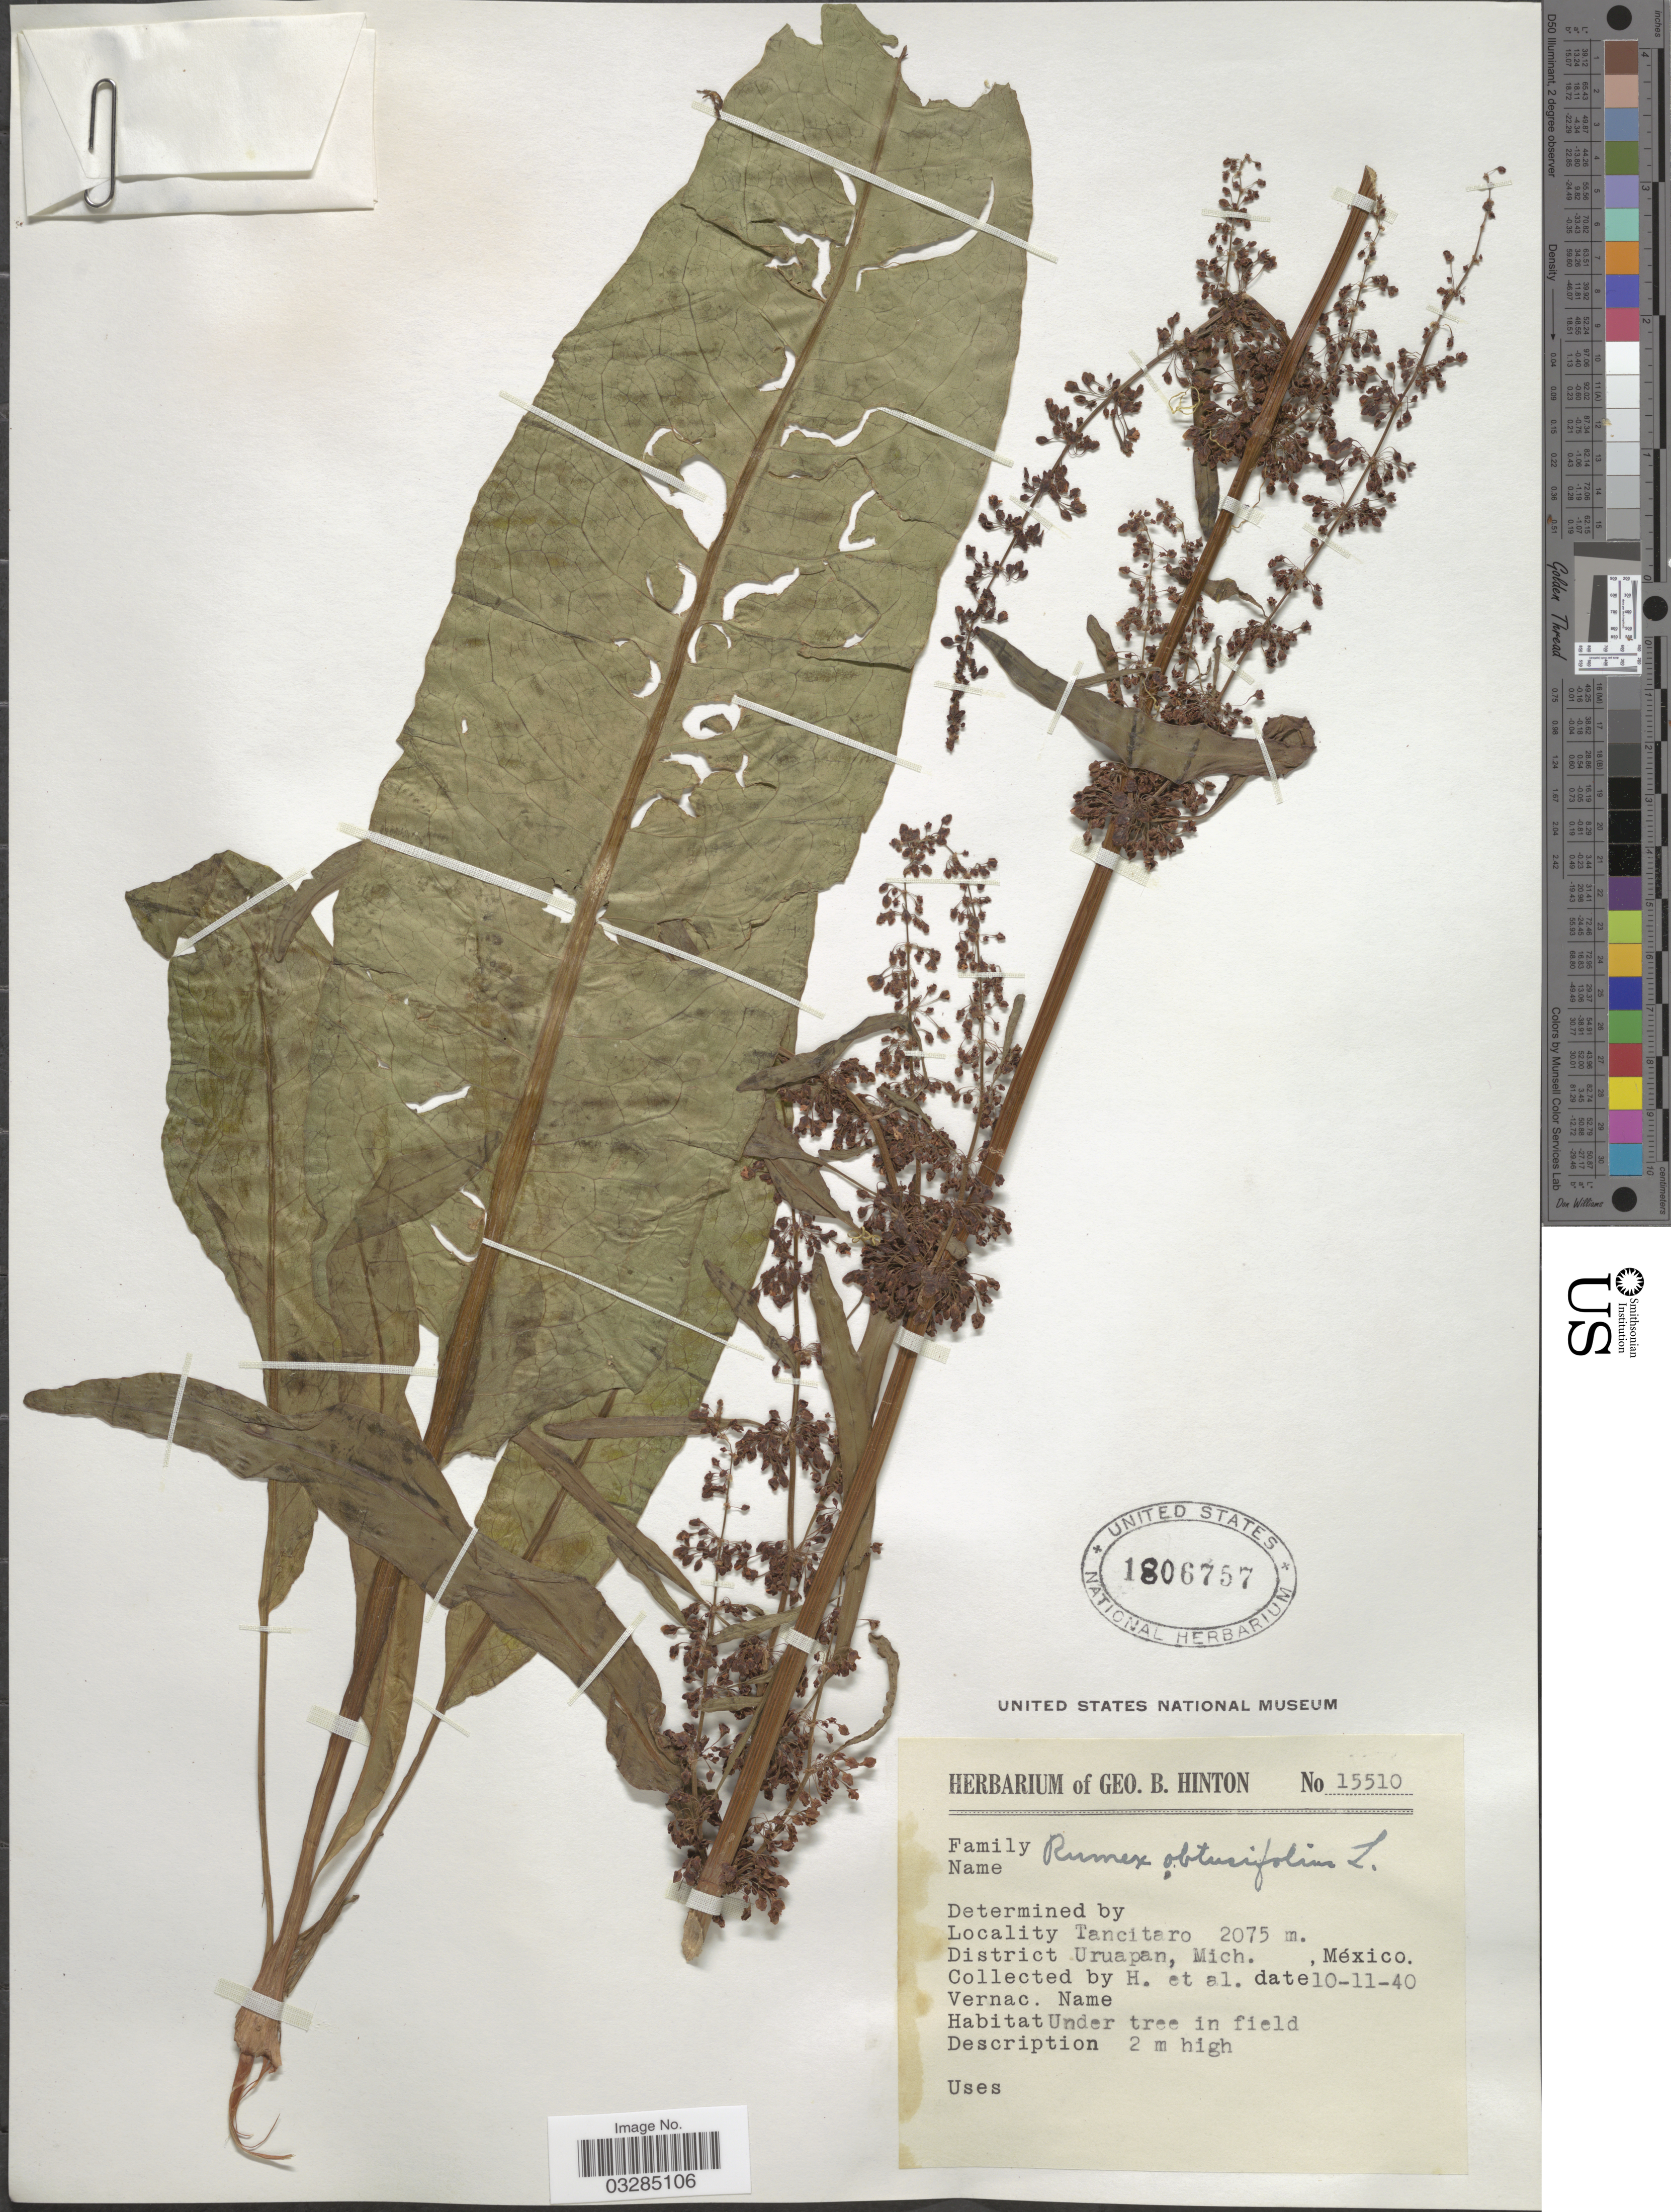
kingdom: Plantae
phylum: Tracheophyta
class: Magnoliopsida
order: Caryophyllales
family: Polygonaceae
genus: Rumex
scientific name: Rumex obtusifolius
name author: L.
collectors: G. B. Hinton & et al.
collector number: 15510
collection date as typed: Transcribed d/m/y: 10/11/40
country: Mexico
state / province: Michoacán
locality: Tancitaro. District Uruapan.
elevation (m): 2075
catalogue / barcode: US 1806757